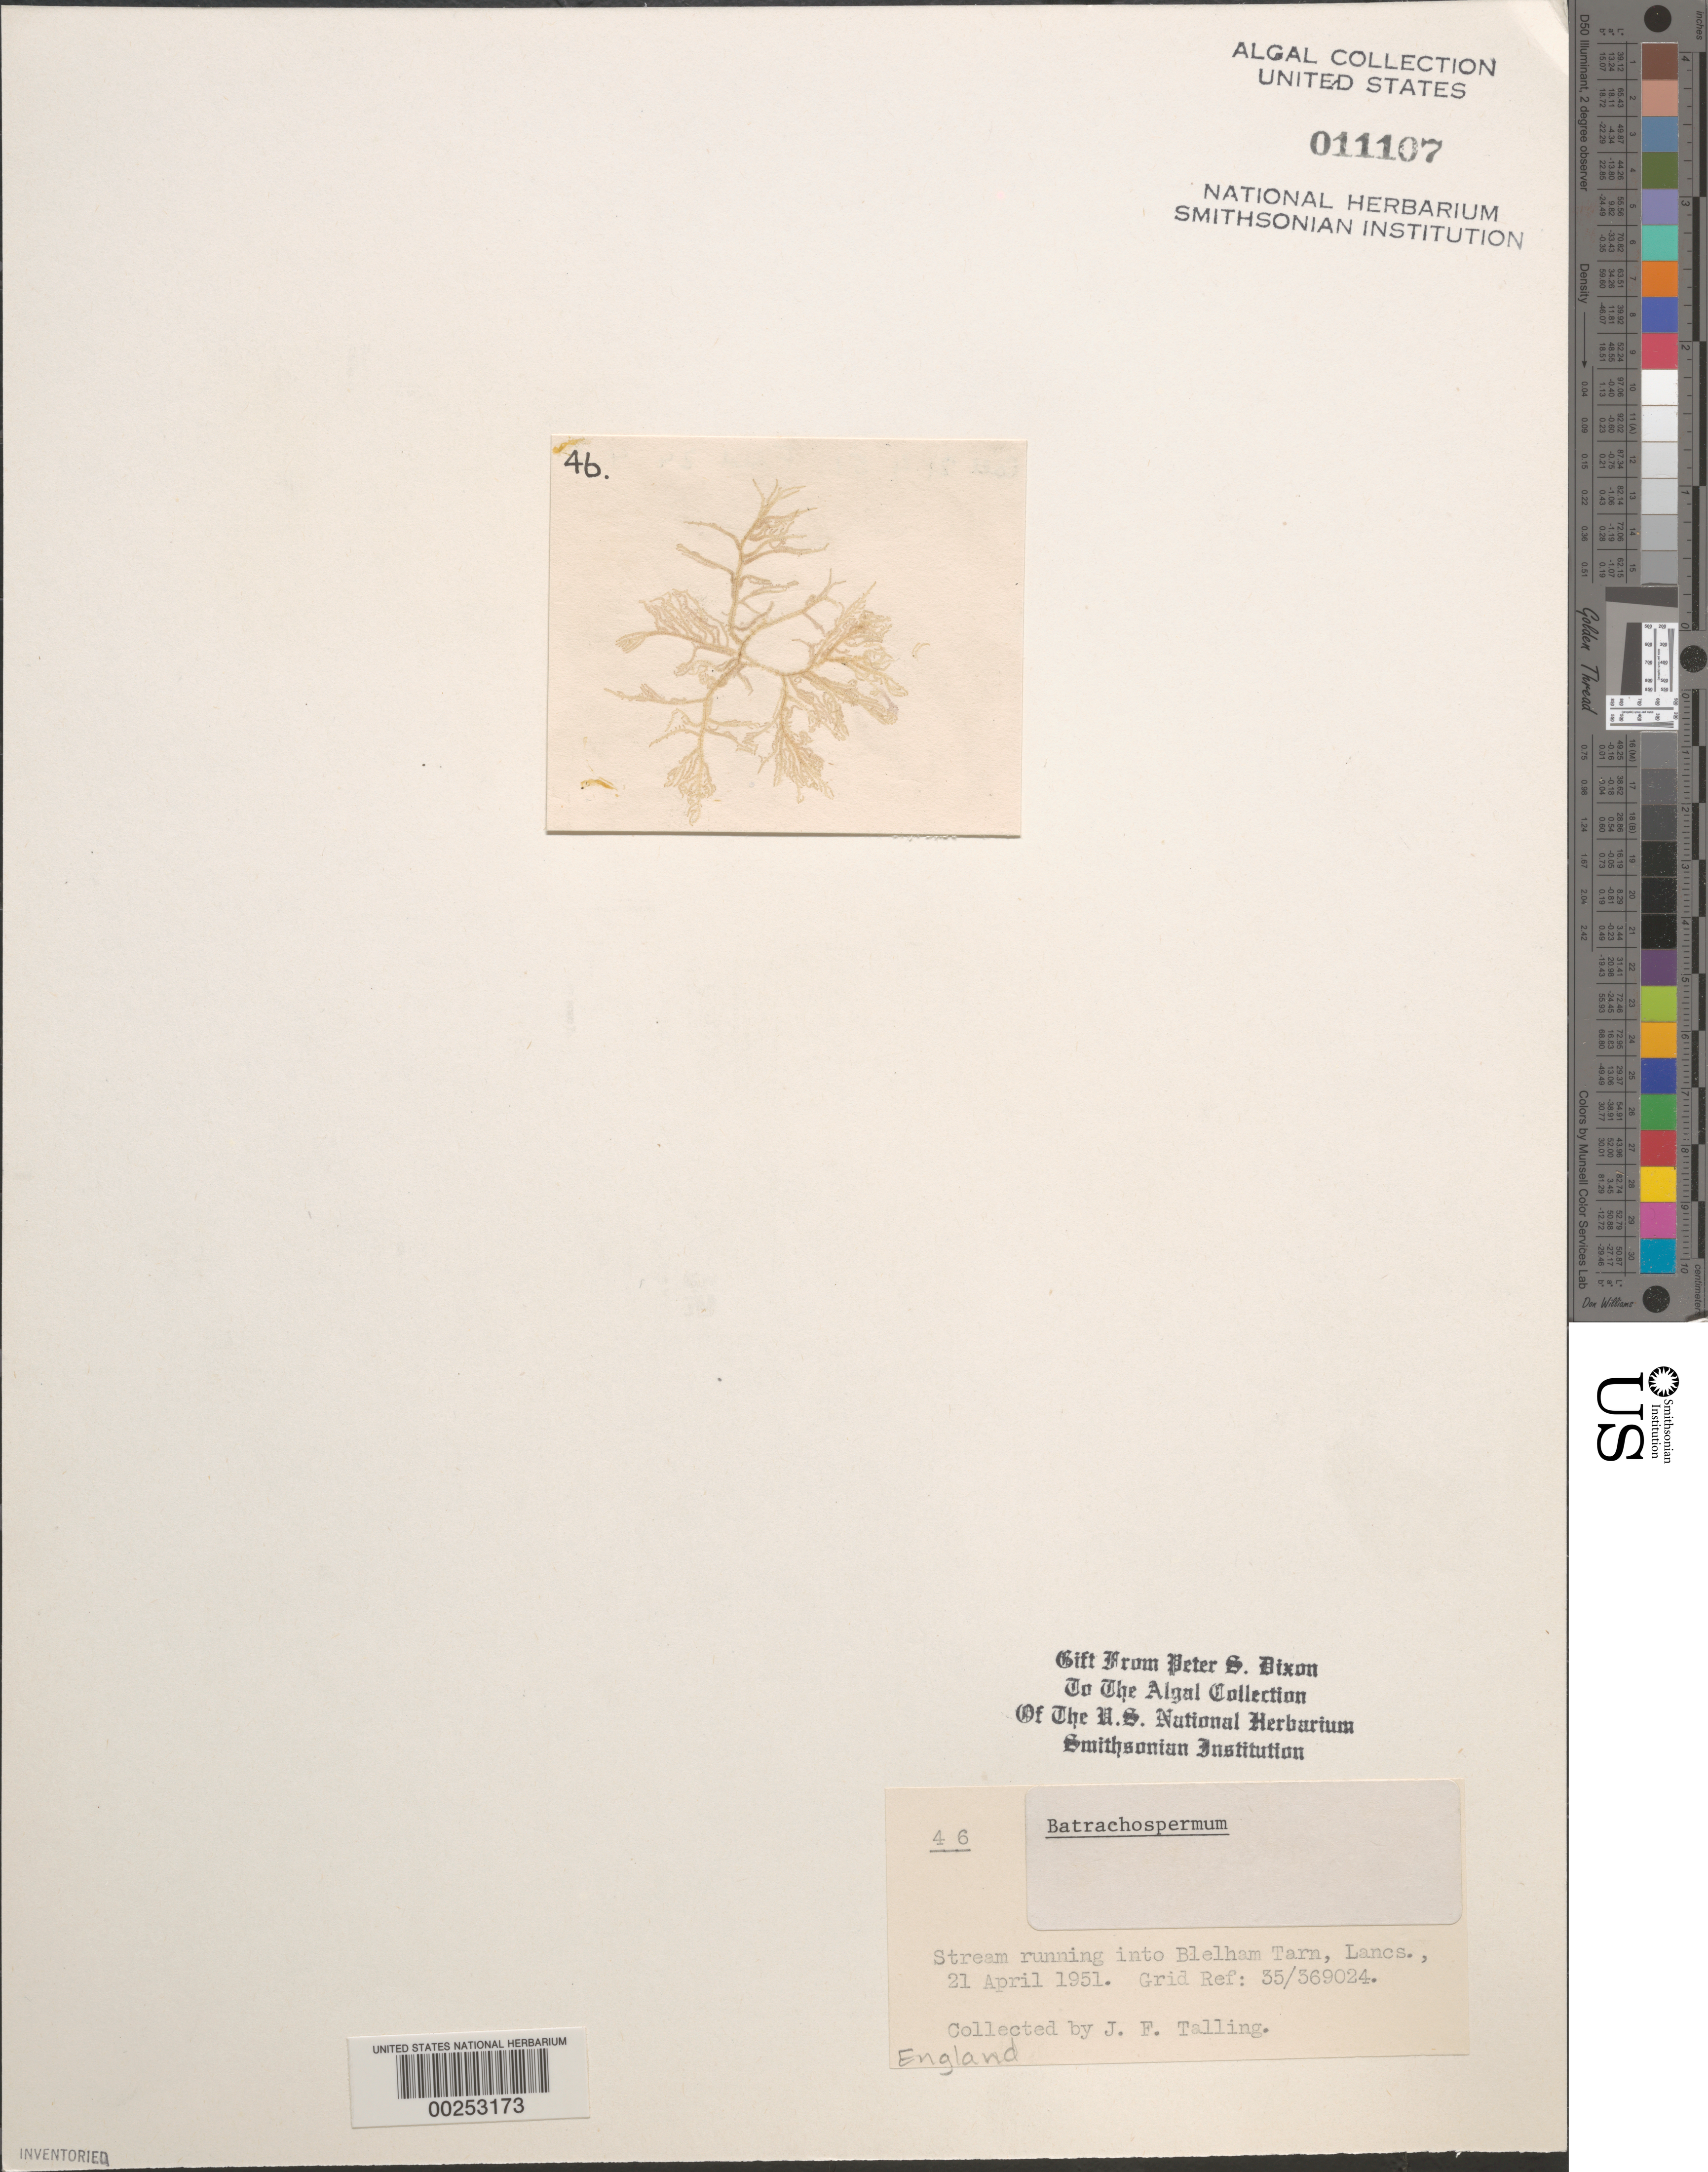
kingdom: Plantae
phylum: Rhodophyta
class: Florideophyceae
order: Batrachospermales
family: Batrachospermaceae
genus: Batrachospermum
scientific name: Batrachospermum sp.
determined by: Dixon, P. S.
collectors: J. Talling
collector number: PSD 46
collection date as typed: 21 Apr 1951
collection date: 1951-04-21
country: United Kingdom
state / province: England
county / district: Lancashire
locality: Blelham Tarn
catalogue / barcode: US 11107